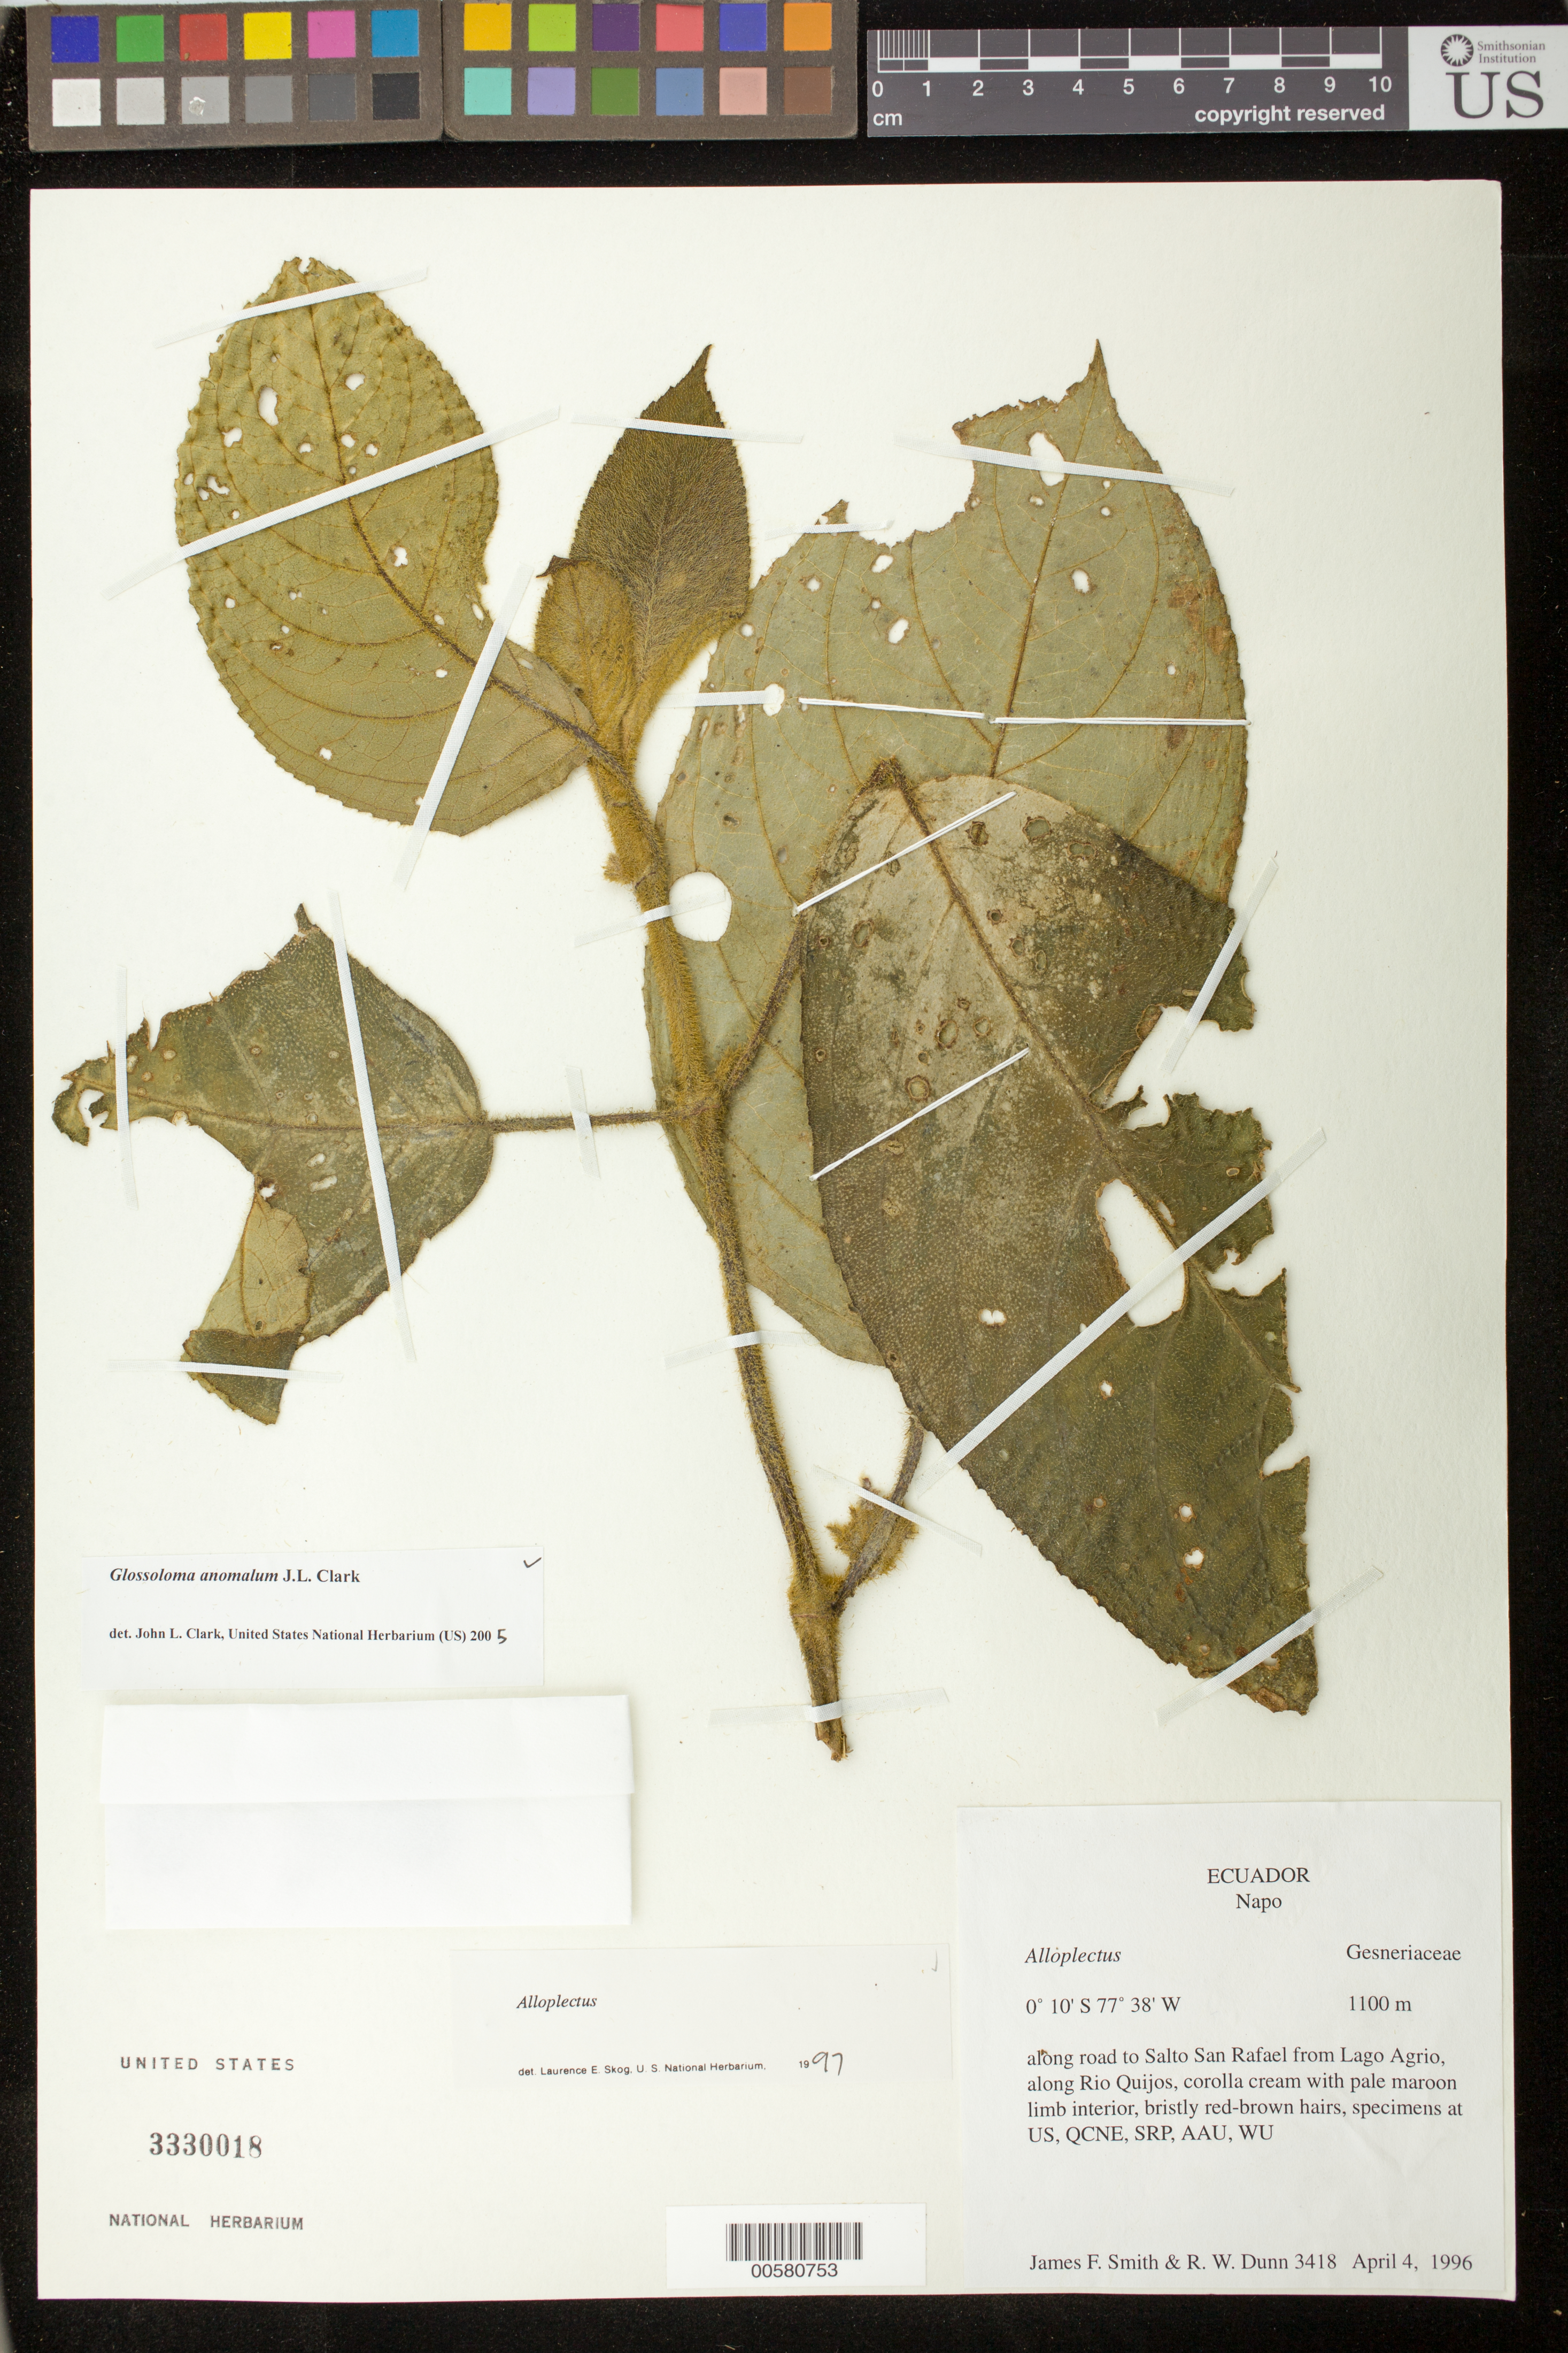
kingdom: Plantae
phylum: Tracheophyta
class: Magnoliopsida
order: Lamiales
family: Gesneriaceae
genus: Glossoloma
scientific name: Glossoloma anomalum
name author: J.L. Clark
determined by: Clark, J. L., (SEL), The Marie Selby Botanical Garden (UNITED STATES)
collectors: J. Smith & R. Dunn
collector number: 3418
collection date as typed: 04 Apr 1996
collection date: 1996-04-04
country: Ecuador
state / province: Napo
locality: Along road to Salto San Rafael from Lago Agrio, along Rio Quijos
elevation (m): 1100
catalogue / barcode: US 3330018